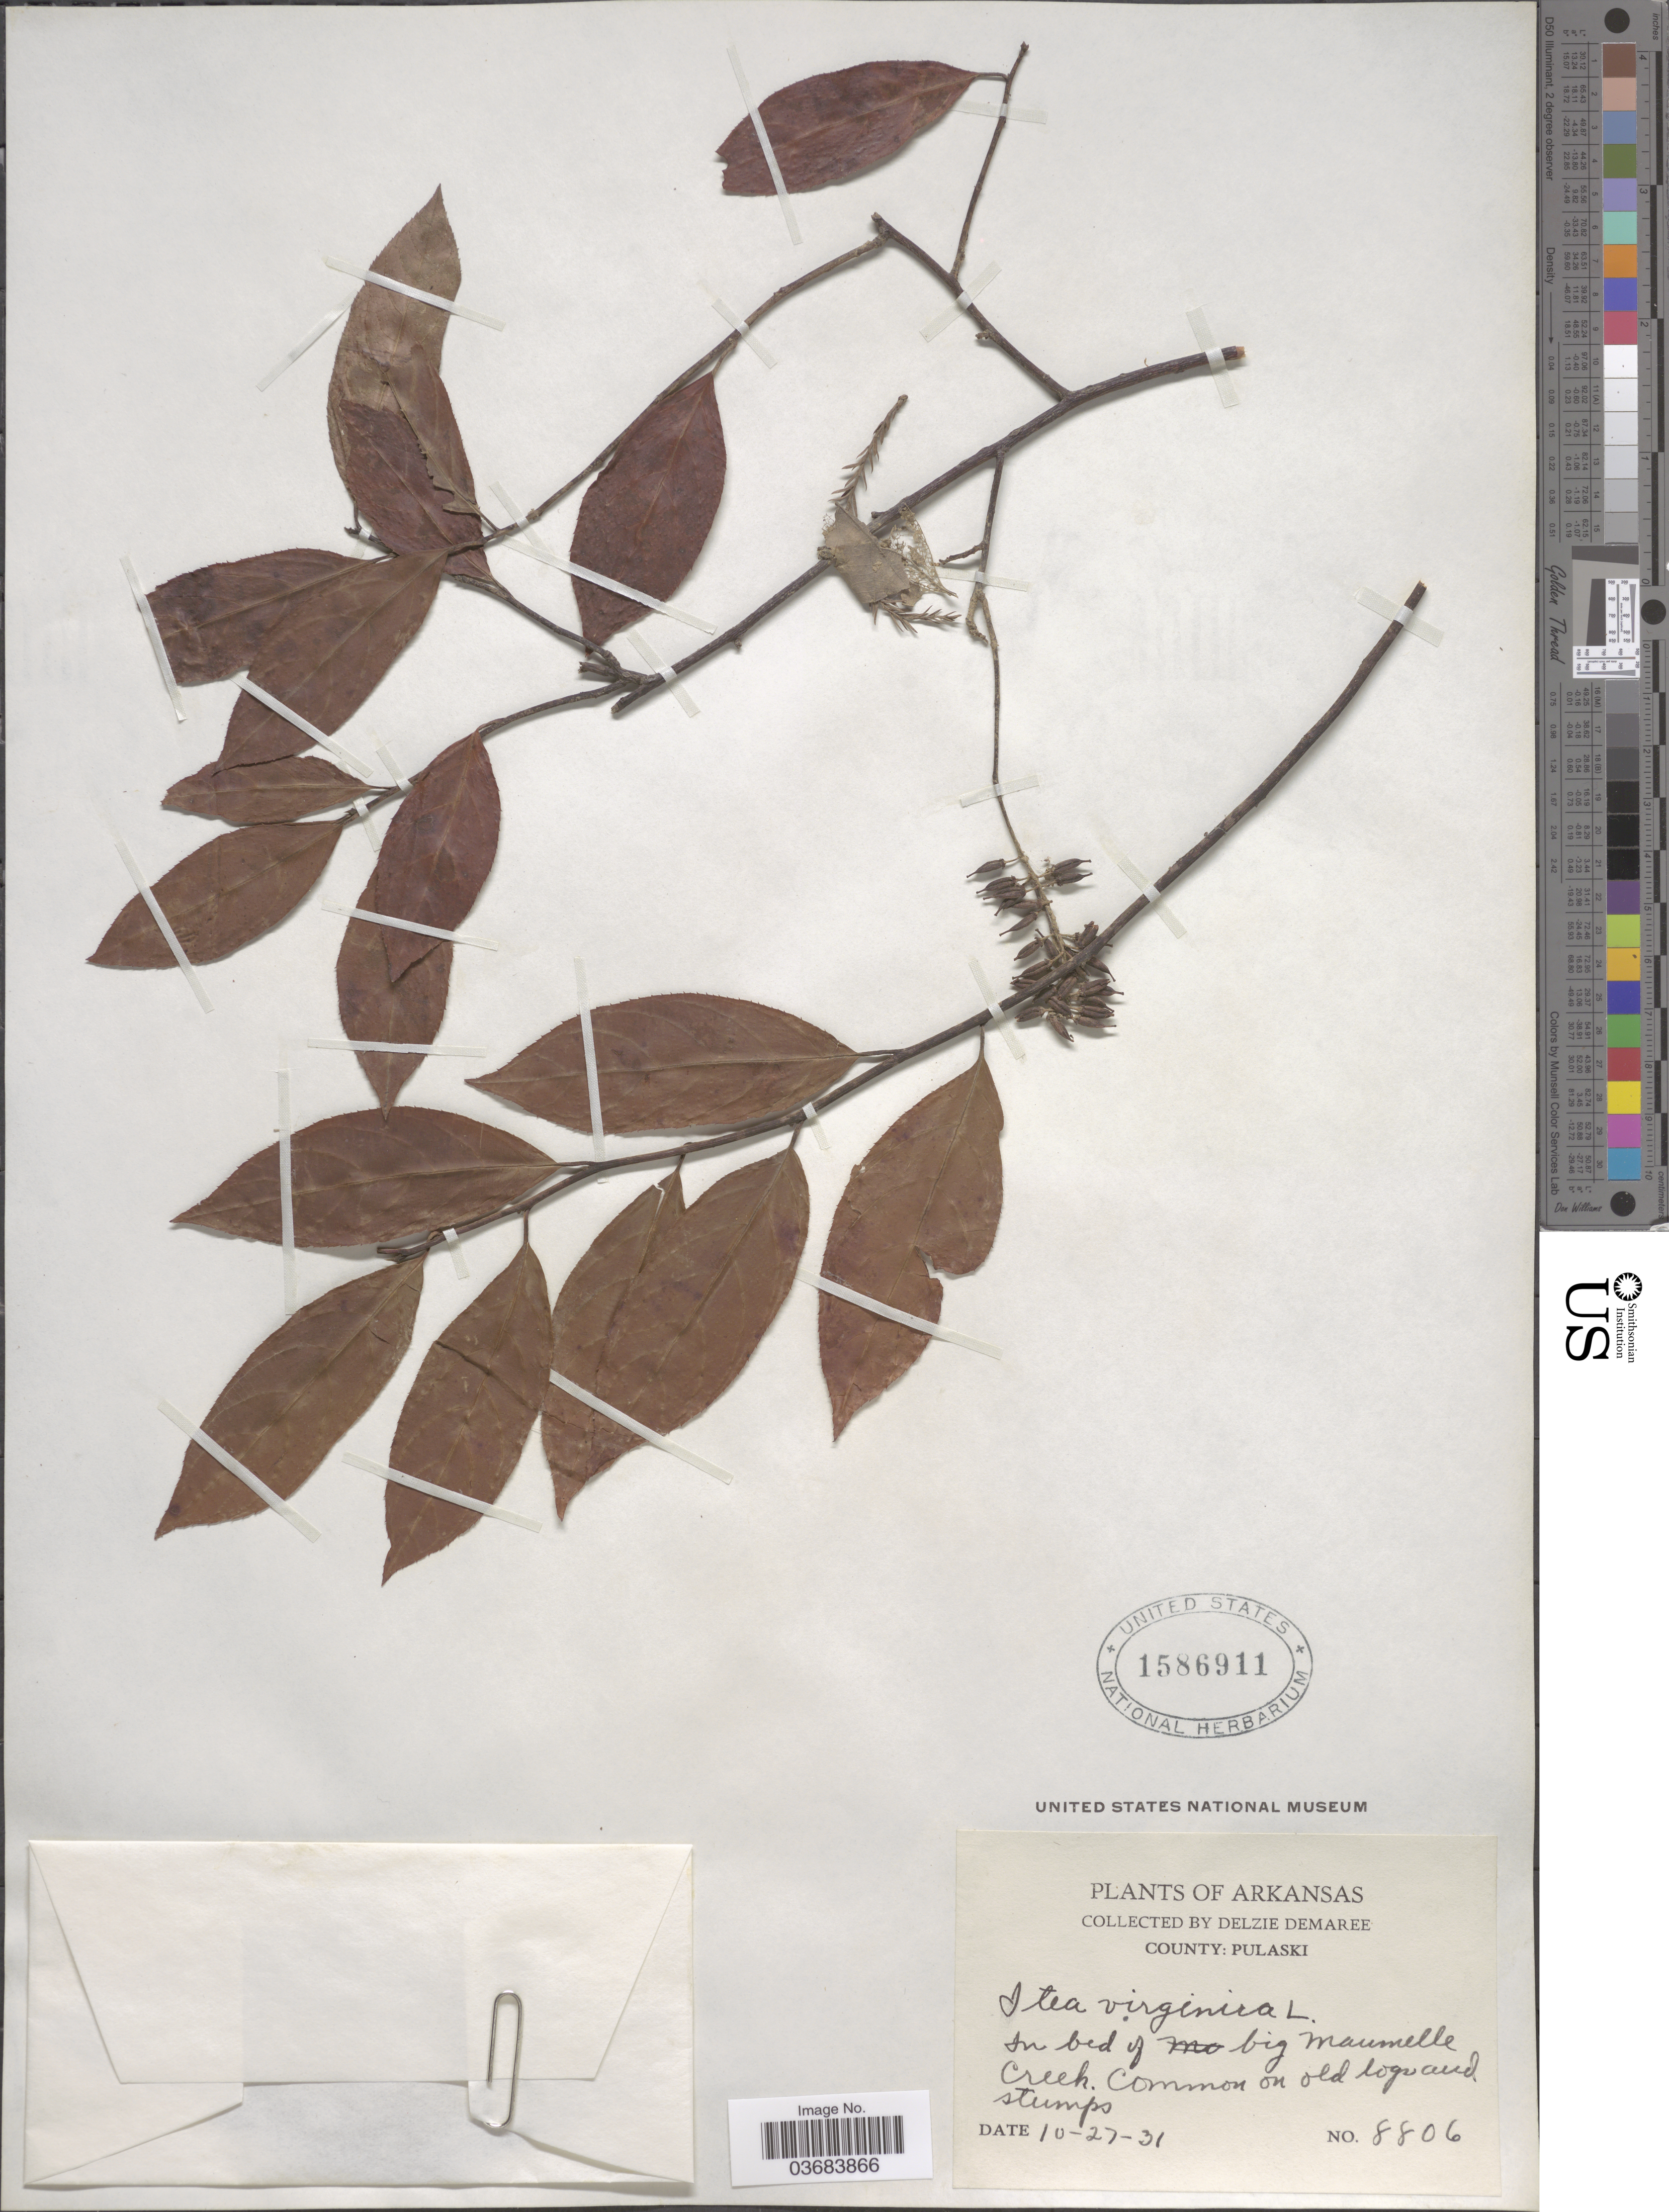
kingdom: Plantae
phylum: Tracheophyta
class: Magnoliopsida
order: Saxifragales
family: Iteaceae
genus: Itea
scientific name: Itea virginica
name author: L.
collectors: D. Demaree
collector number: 8806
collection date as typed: Transcribed d/m/y: 27/10/31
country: United States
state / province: Arkansas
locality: County: Pulaski. In bed of big Maumelle Creek.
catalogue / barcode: US 1586911